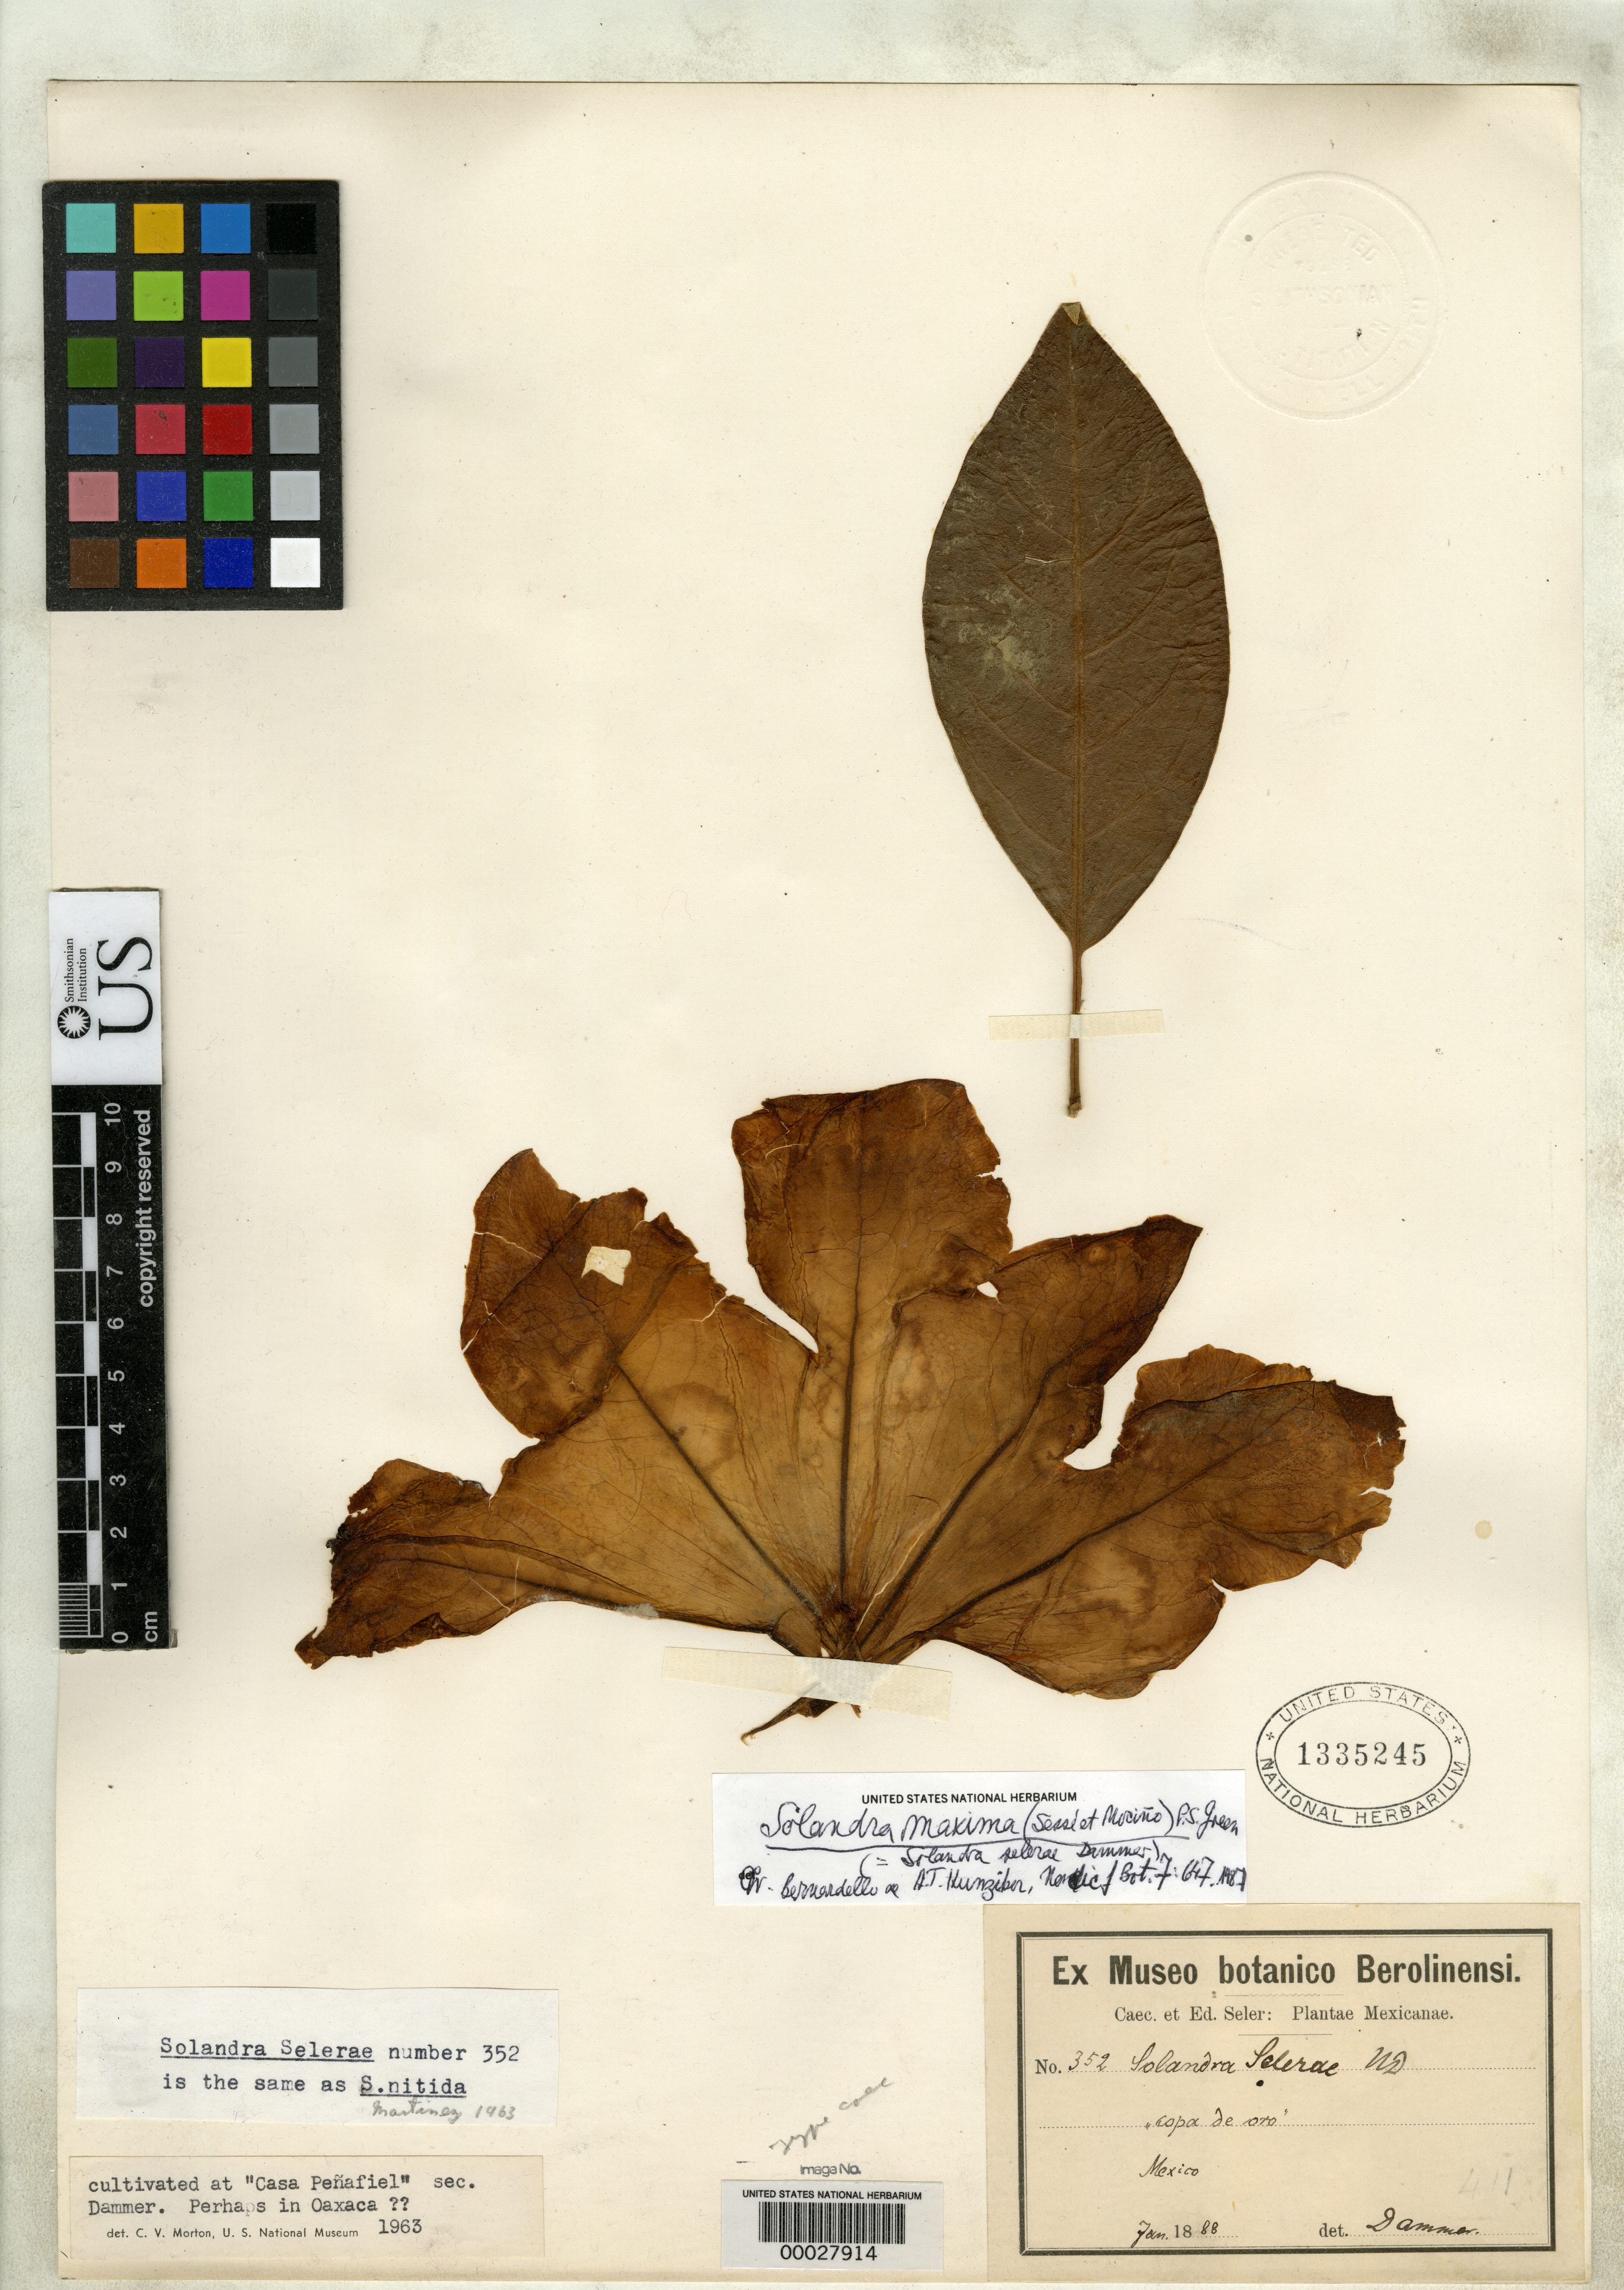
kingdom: Plantae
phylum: Tracheophyta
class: Magnoliopsida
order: Solanales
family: Solanaceae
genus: Solandra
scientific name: Solandra selerae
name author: Dammer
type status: Isotype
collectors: C. Seler & E. Seler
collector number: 352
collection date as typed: Jan 1888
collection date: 1888-01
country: Mexico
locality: Cultivated at "Casa Penafiel".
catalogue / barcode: US 1335245